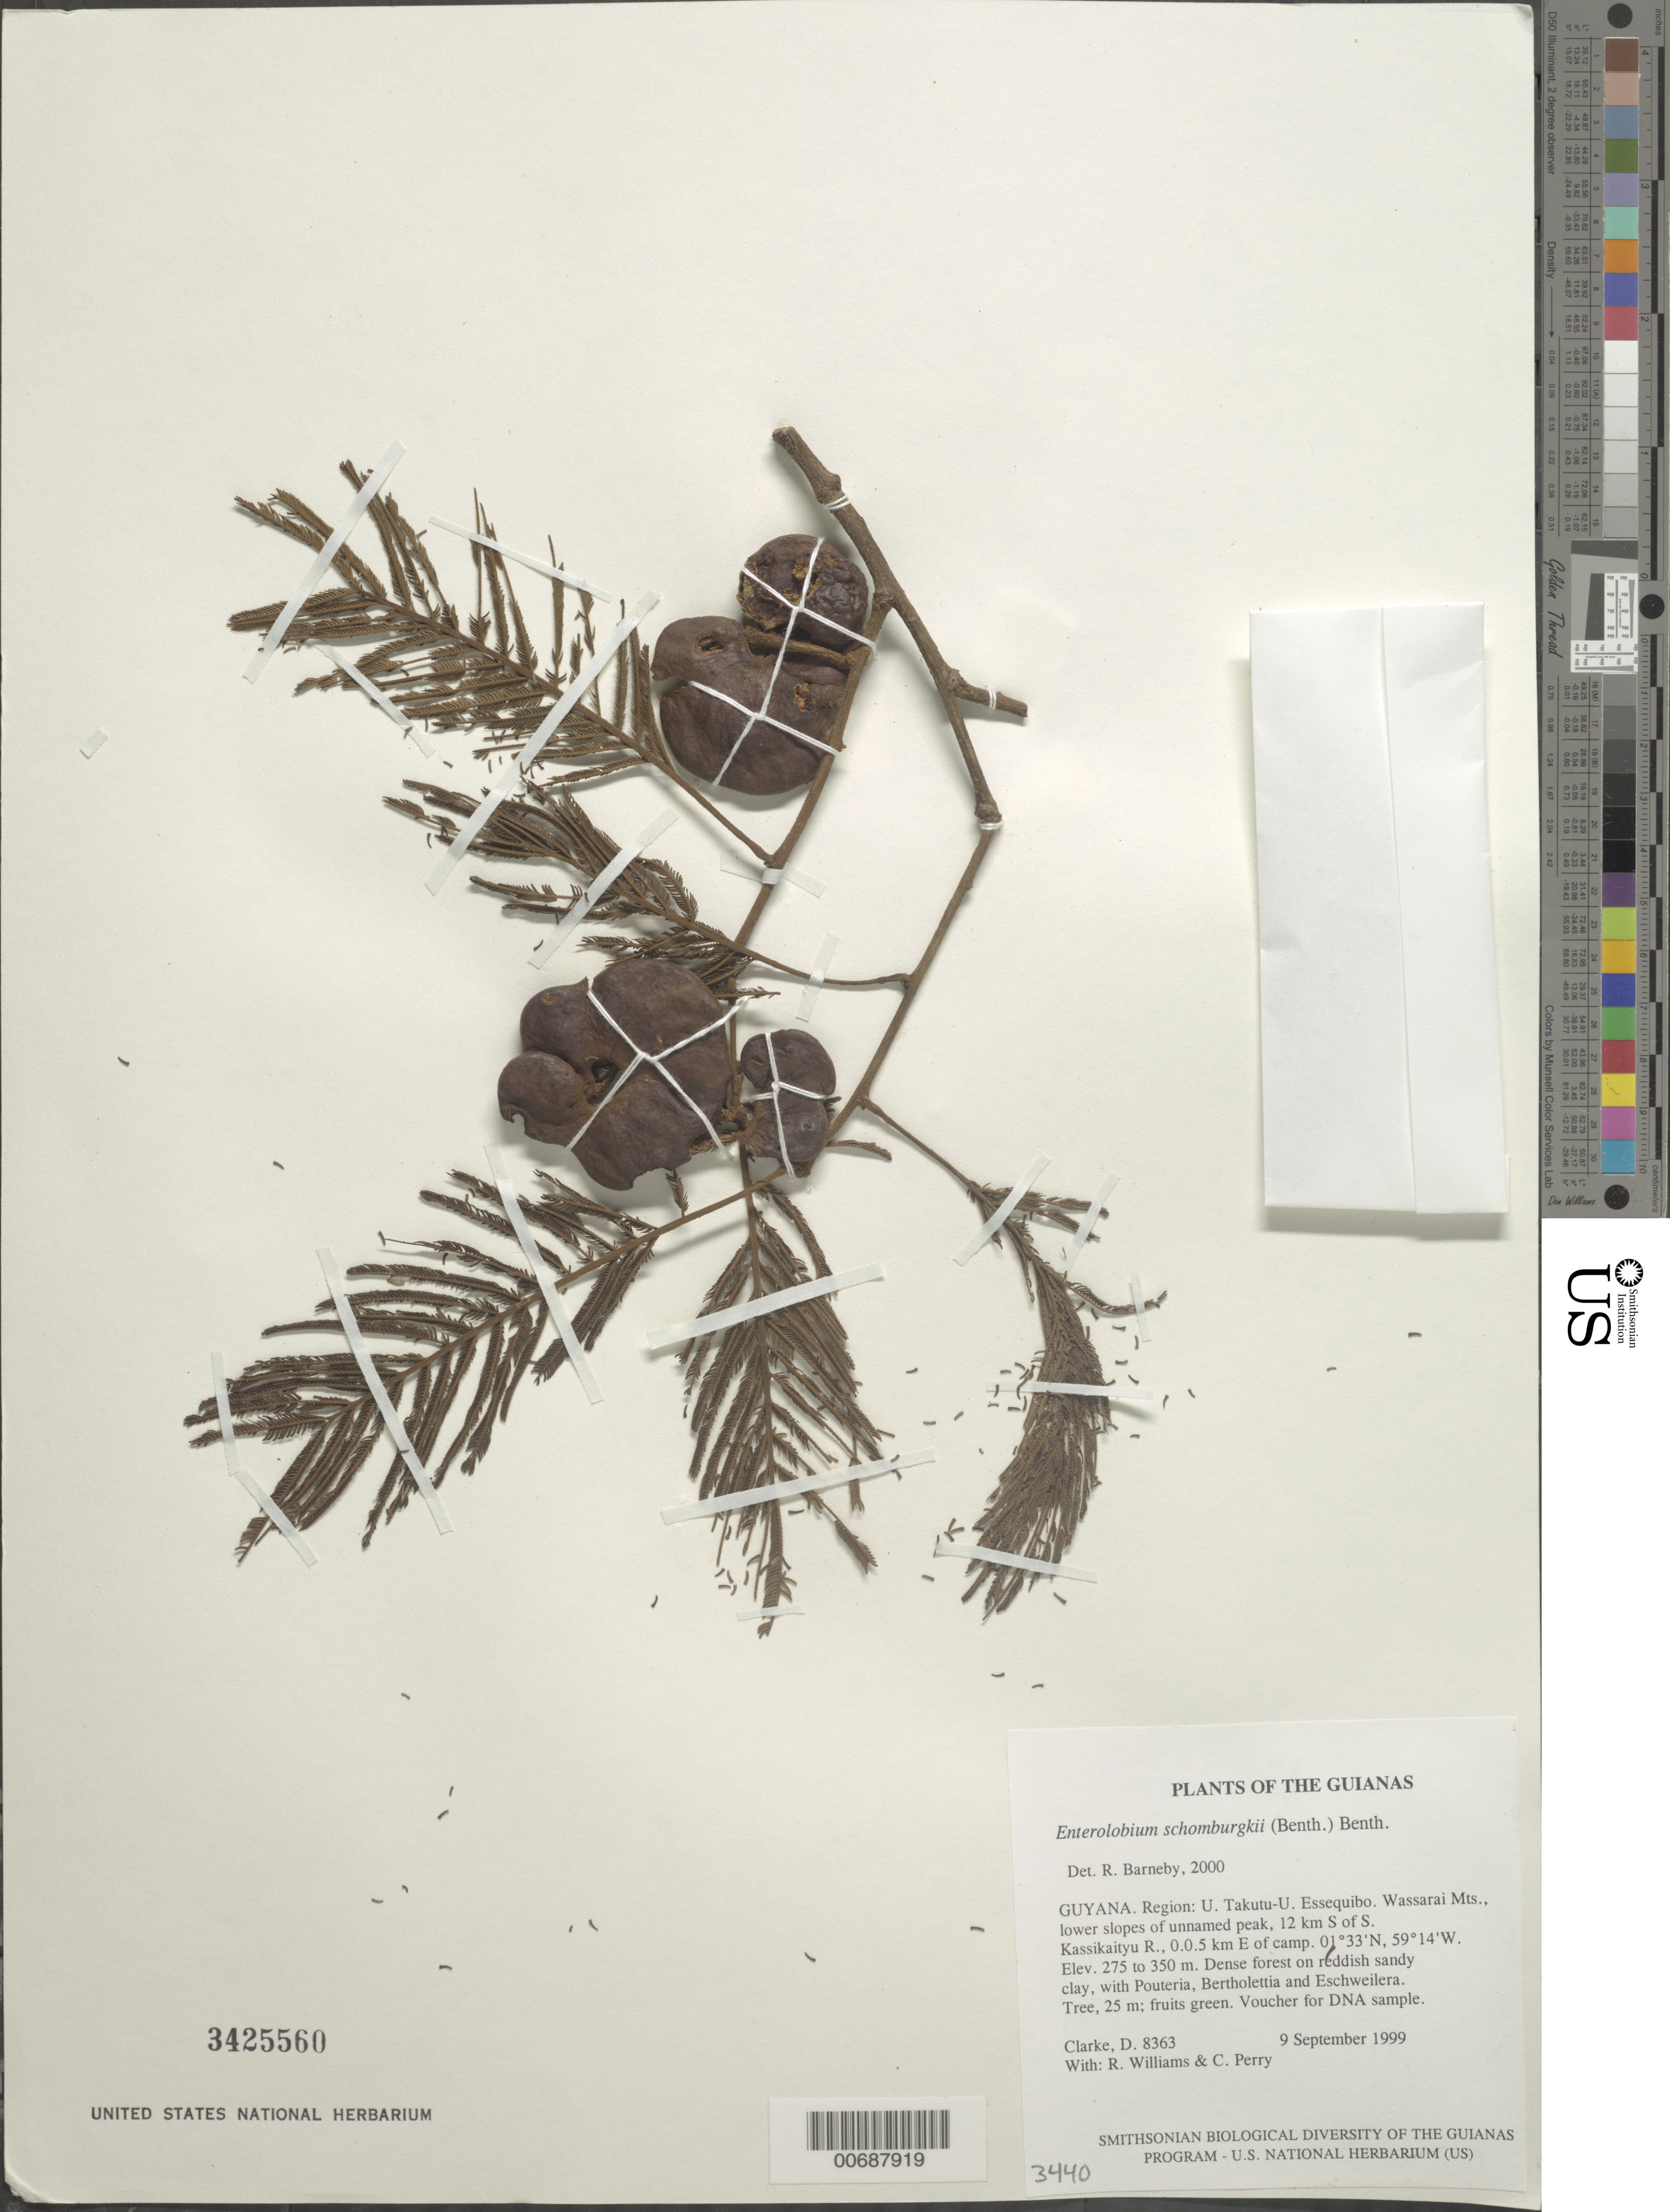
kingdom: Plantae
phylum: Tracheophyta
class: Magnoliopsida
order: Fabales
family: Fabaceae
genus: Robrichia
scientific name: Robrichia schomburgkii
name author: (Benth.) A.R.M. Luz & E.R. Souza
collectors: H. D. Clarke, R. Williams & C. Perry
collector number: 8363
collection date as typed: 9 September 1999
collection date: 1999-09-09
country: Guyana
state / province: U. Takutu-U. Essequibo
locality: Wassarai Mts., lower slopes of unnamed peak, 12 km S of S. Kassikaityu R., 0.0.5 km E of camp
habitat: Dense forest on reddish sandy clay, with Pouteria, Bertholettia and Eschweilera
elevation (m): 275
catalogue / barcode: US 3425560